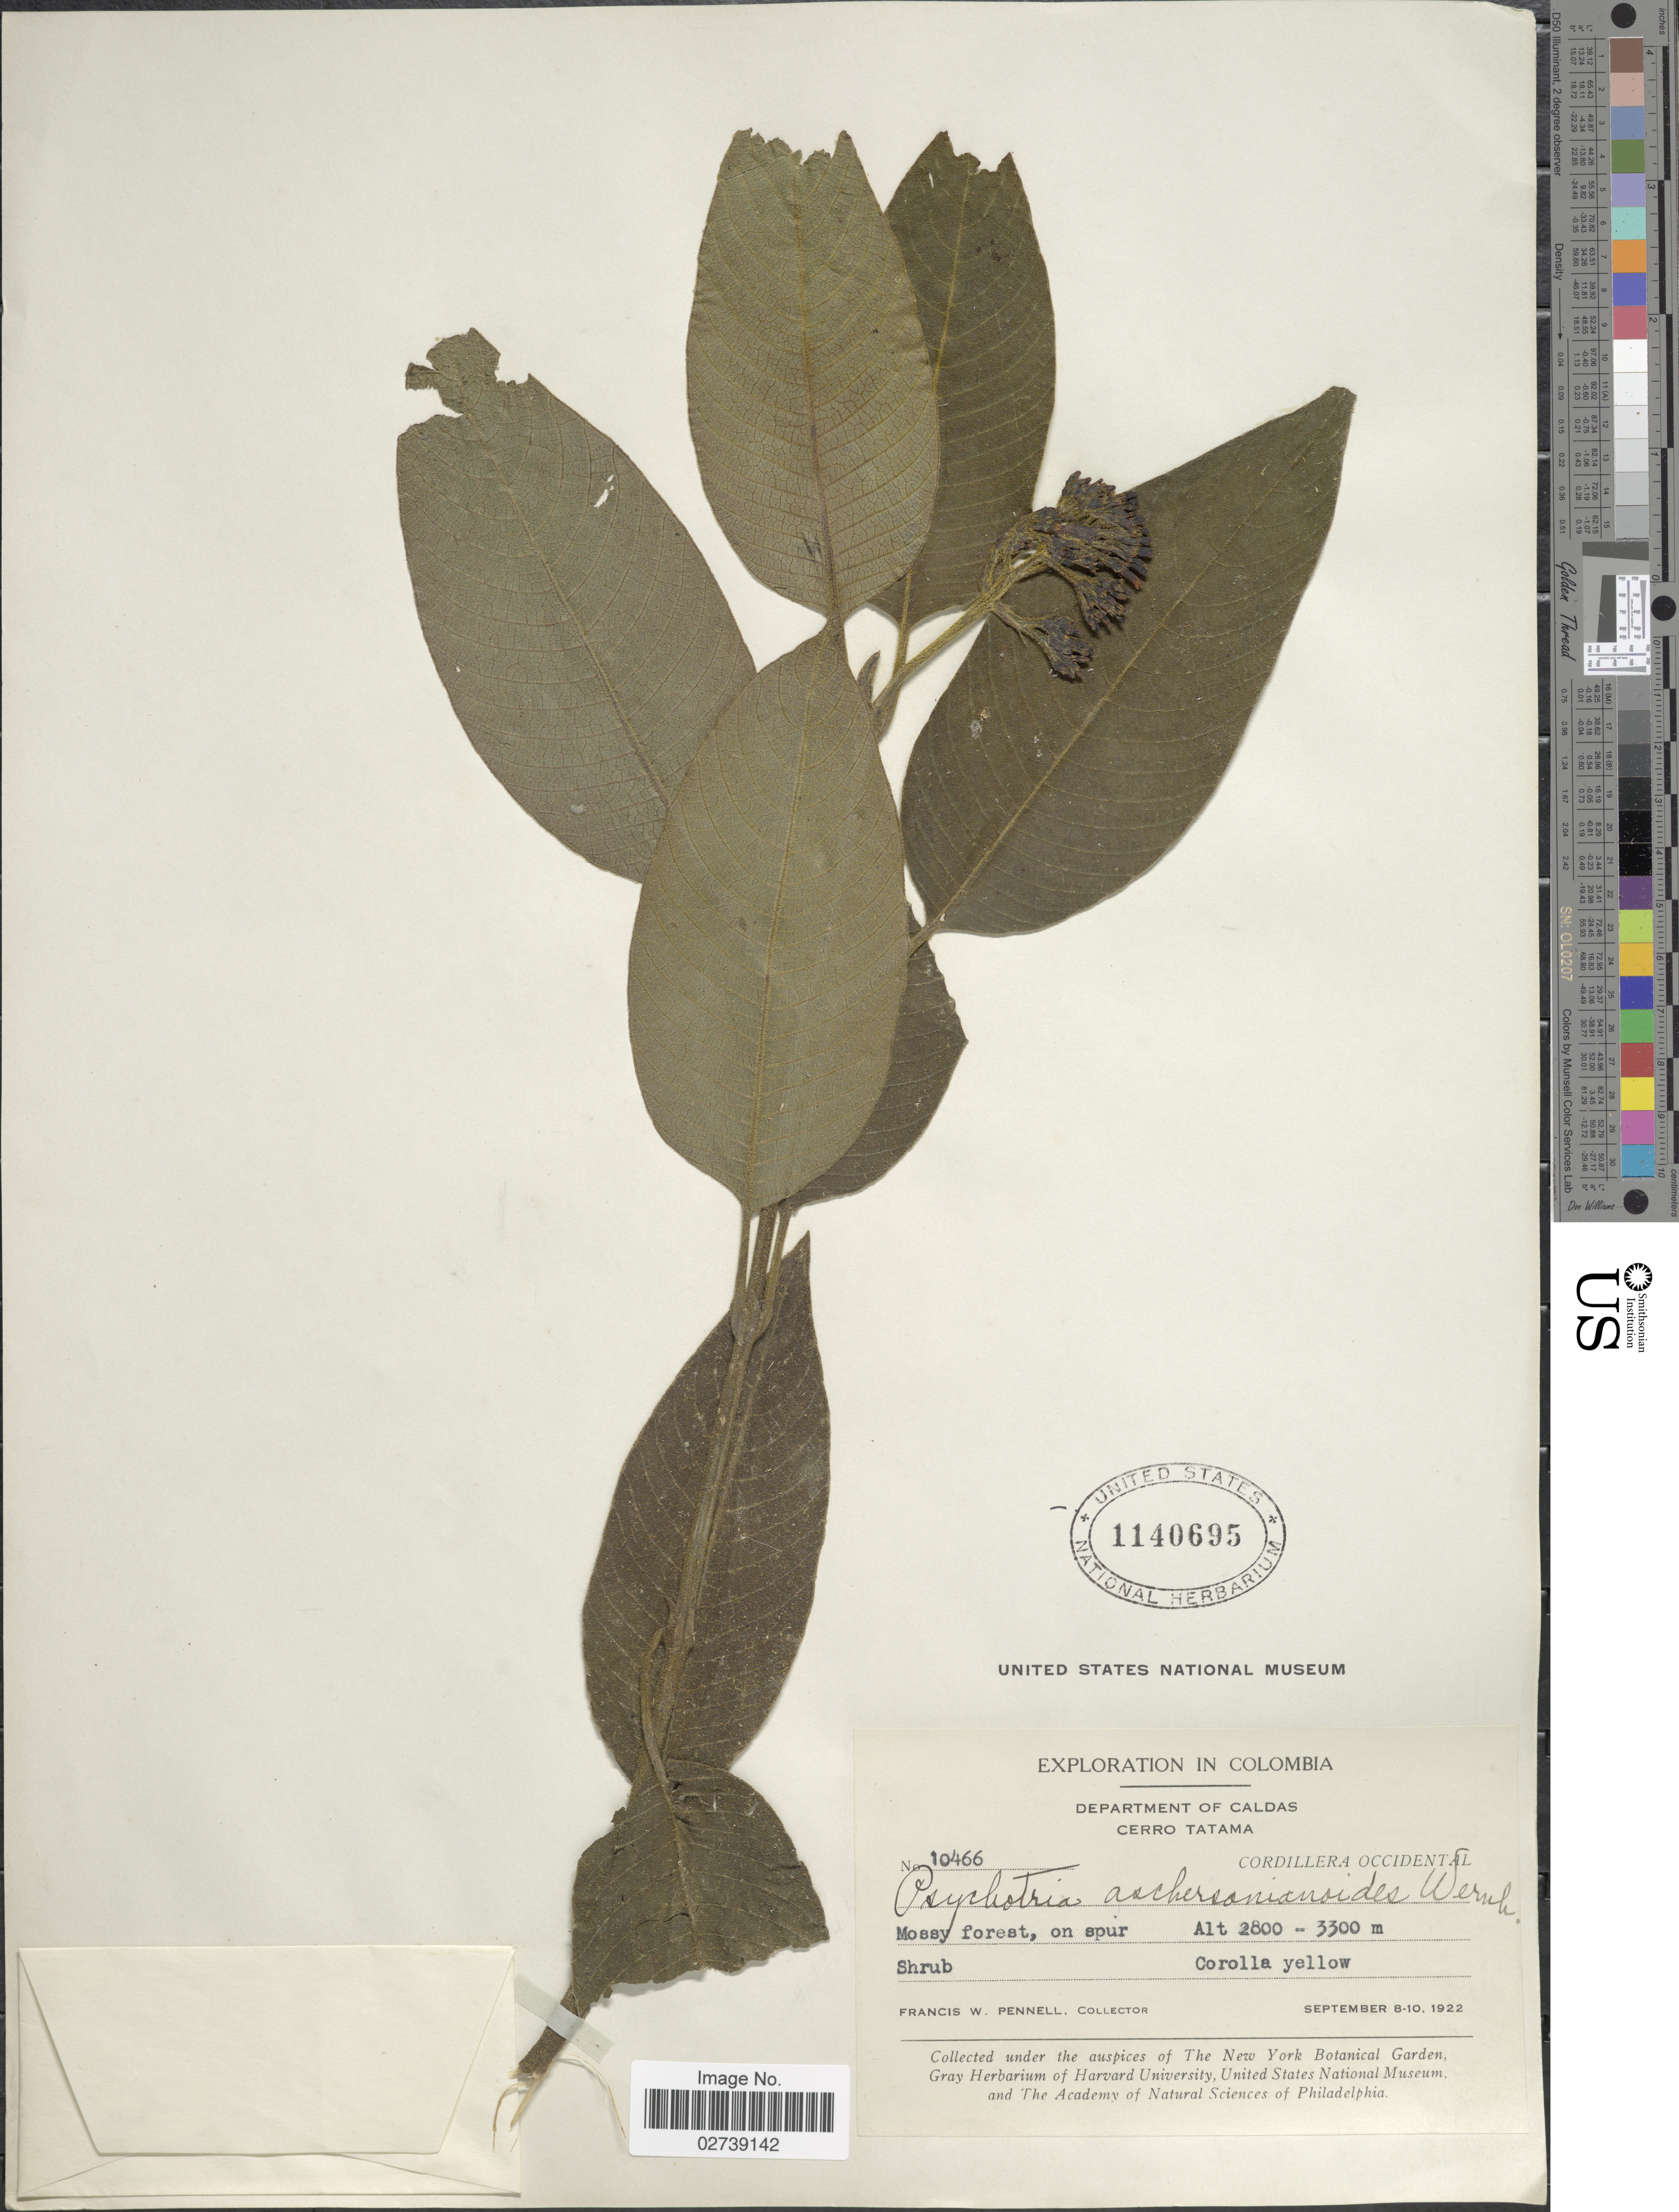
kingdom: Plantae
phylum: Tracheophyta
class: Magnoliopsida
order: Gentianales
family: Rubiaceae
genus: Palicourea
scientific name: Palicourea aschersonianoides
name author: Steyerm.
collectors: F. W. Pennell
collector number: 10466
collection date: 1922-09-08/1922-09-10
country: Colombia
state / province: Caldas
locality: Department of Caldas. Cerro Tatama. Cordillera Occidental.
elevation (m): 2800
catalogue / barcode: US 1140695